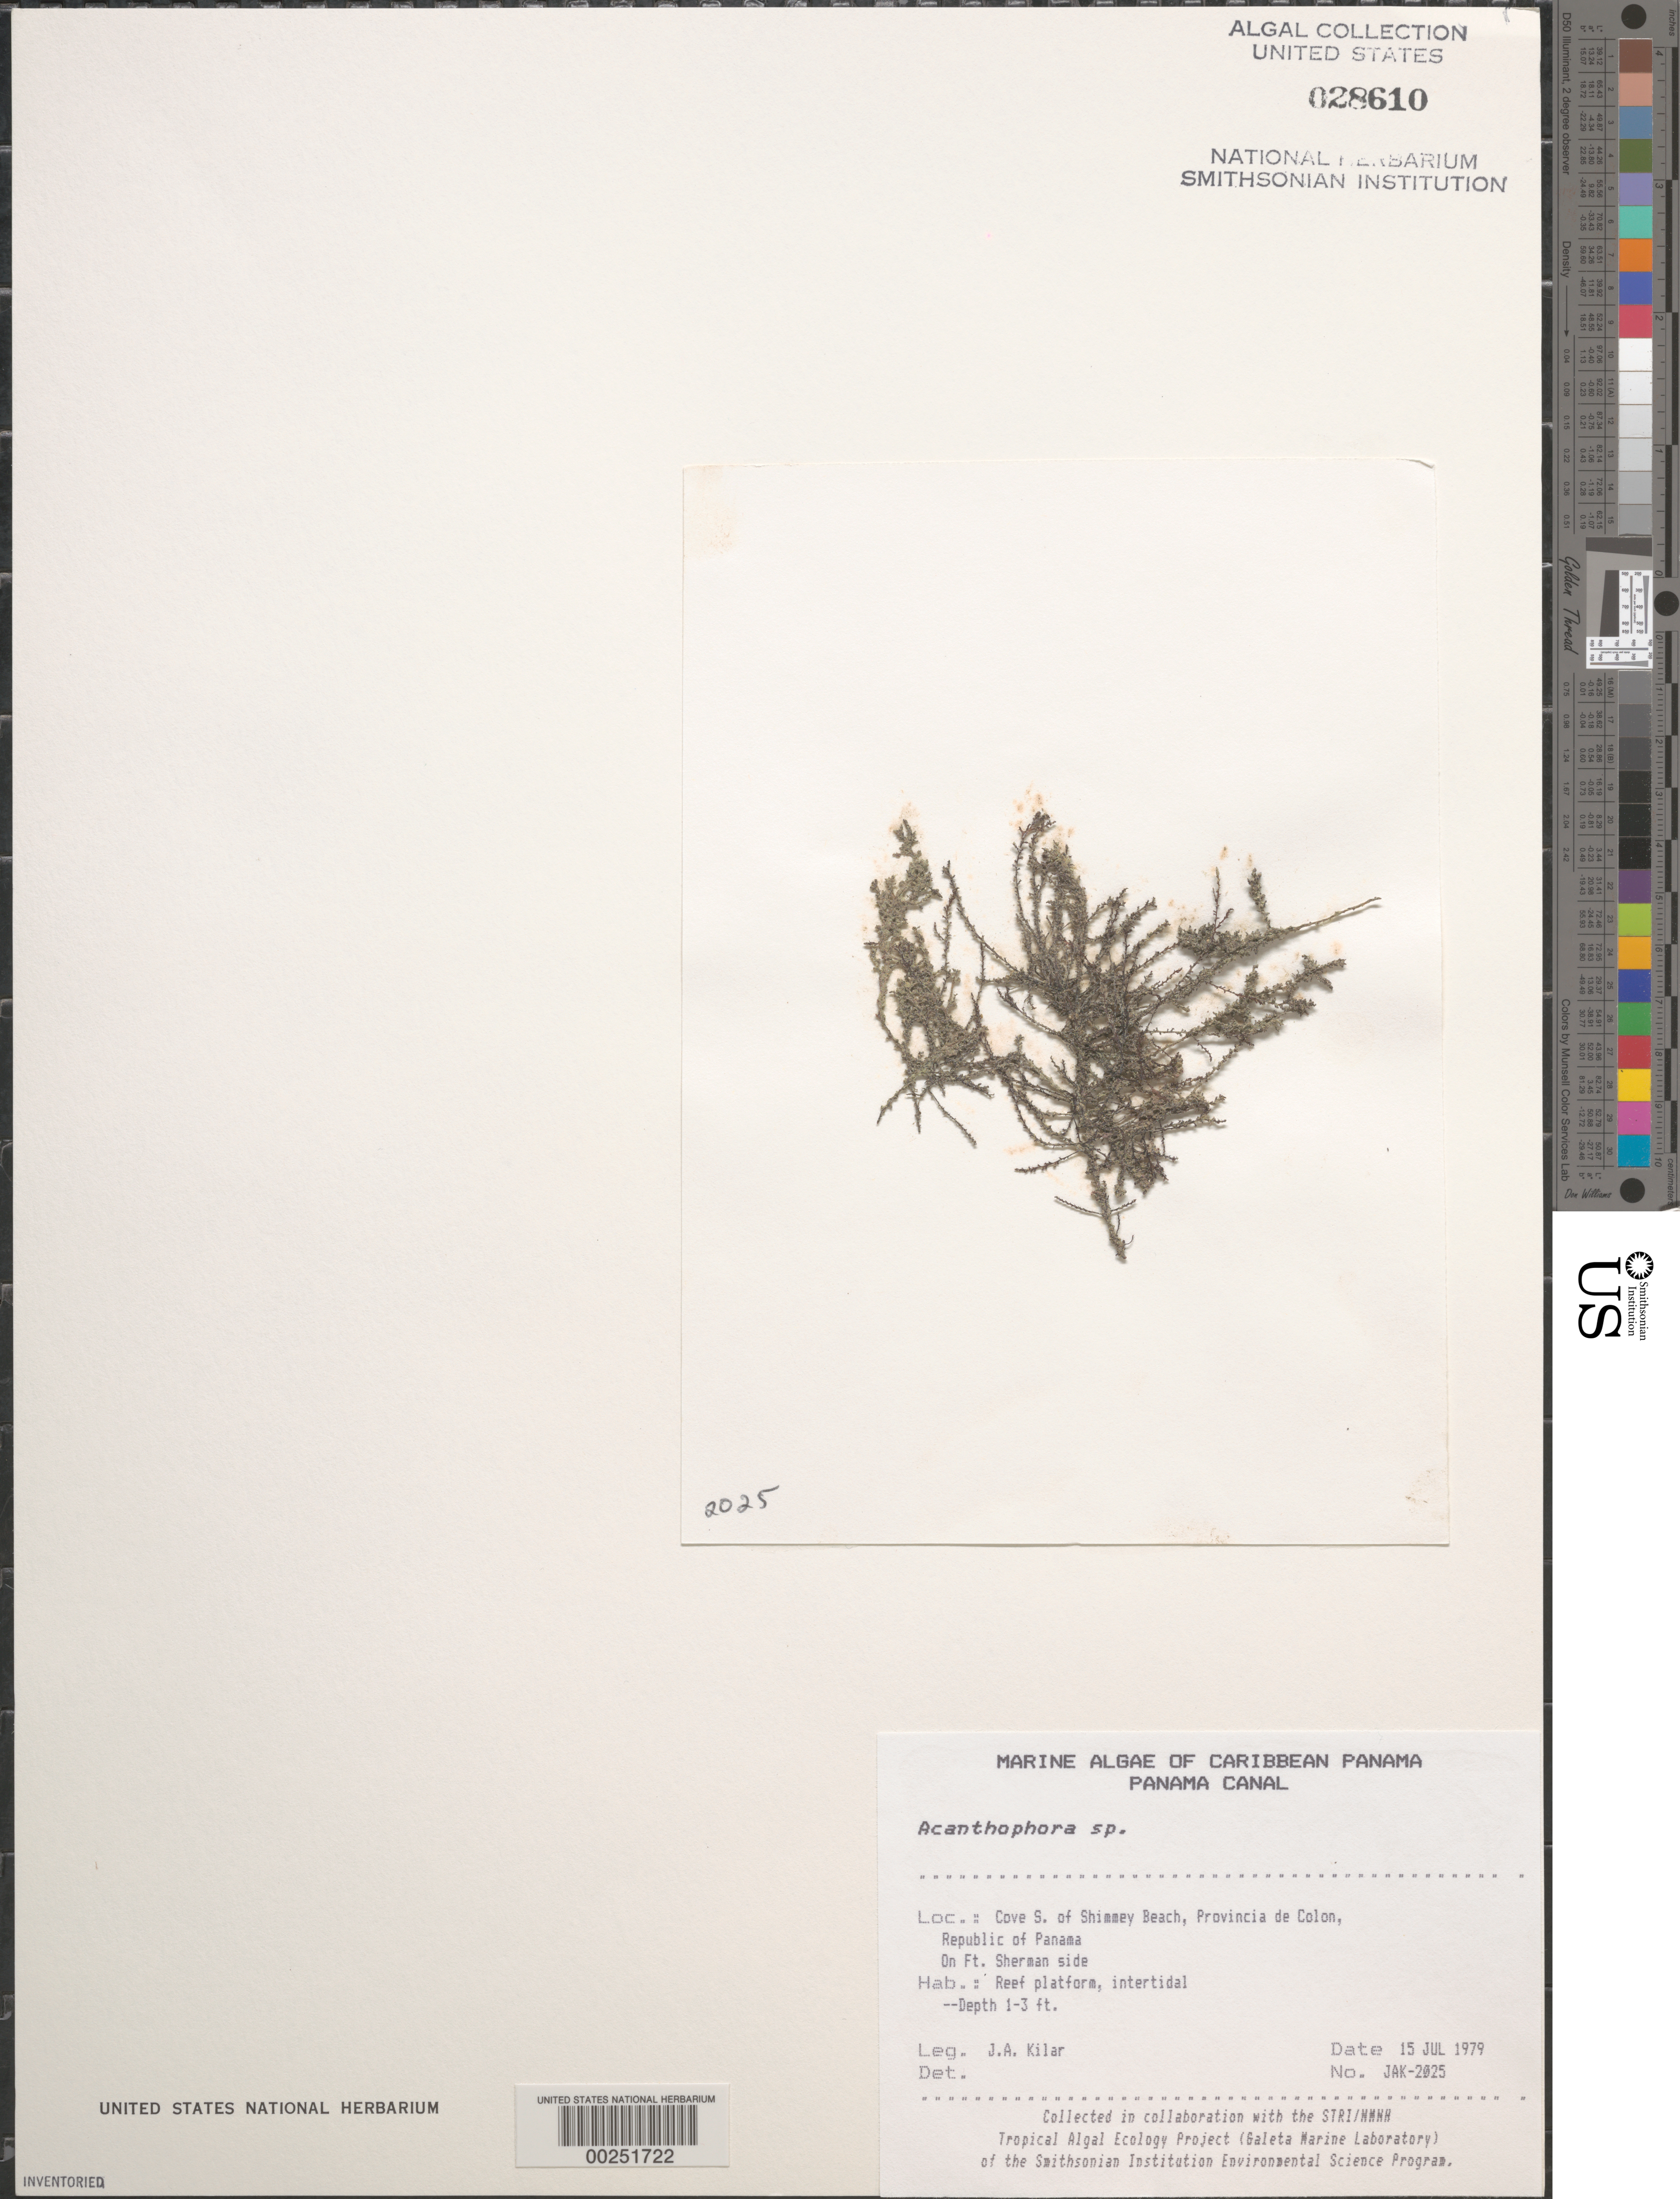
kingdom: Plantae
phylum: Rhodophyta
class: Florideophyceae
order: Ceramiales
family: Rhodomelaceae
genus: Acanthophora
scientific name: Acanthophora sp.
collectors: J. A. Kilar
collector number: JAK-2025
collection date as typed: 15 Jul 1979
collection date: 1979-07-15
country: Panama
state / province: Colón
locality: Cove south of Shimmey Beach, Fort Sherman side, Panama Canal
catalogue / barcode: US 28610